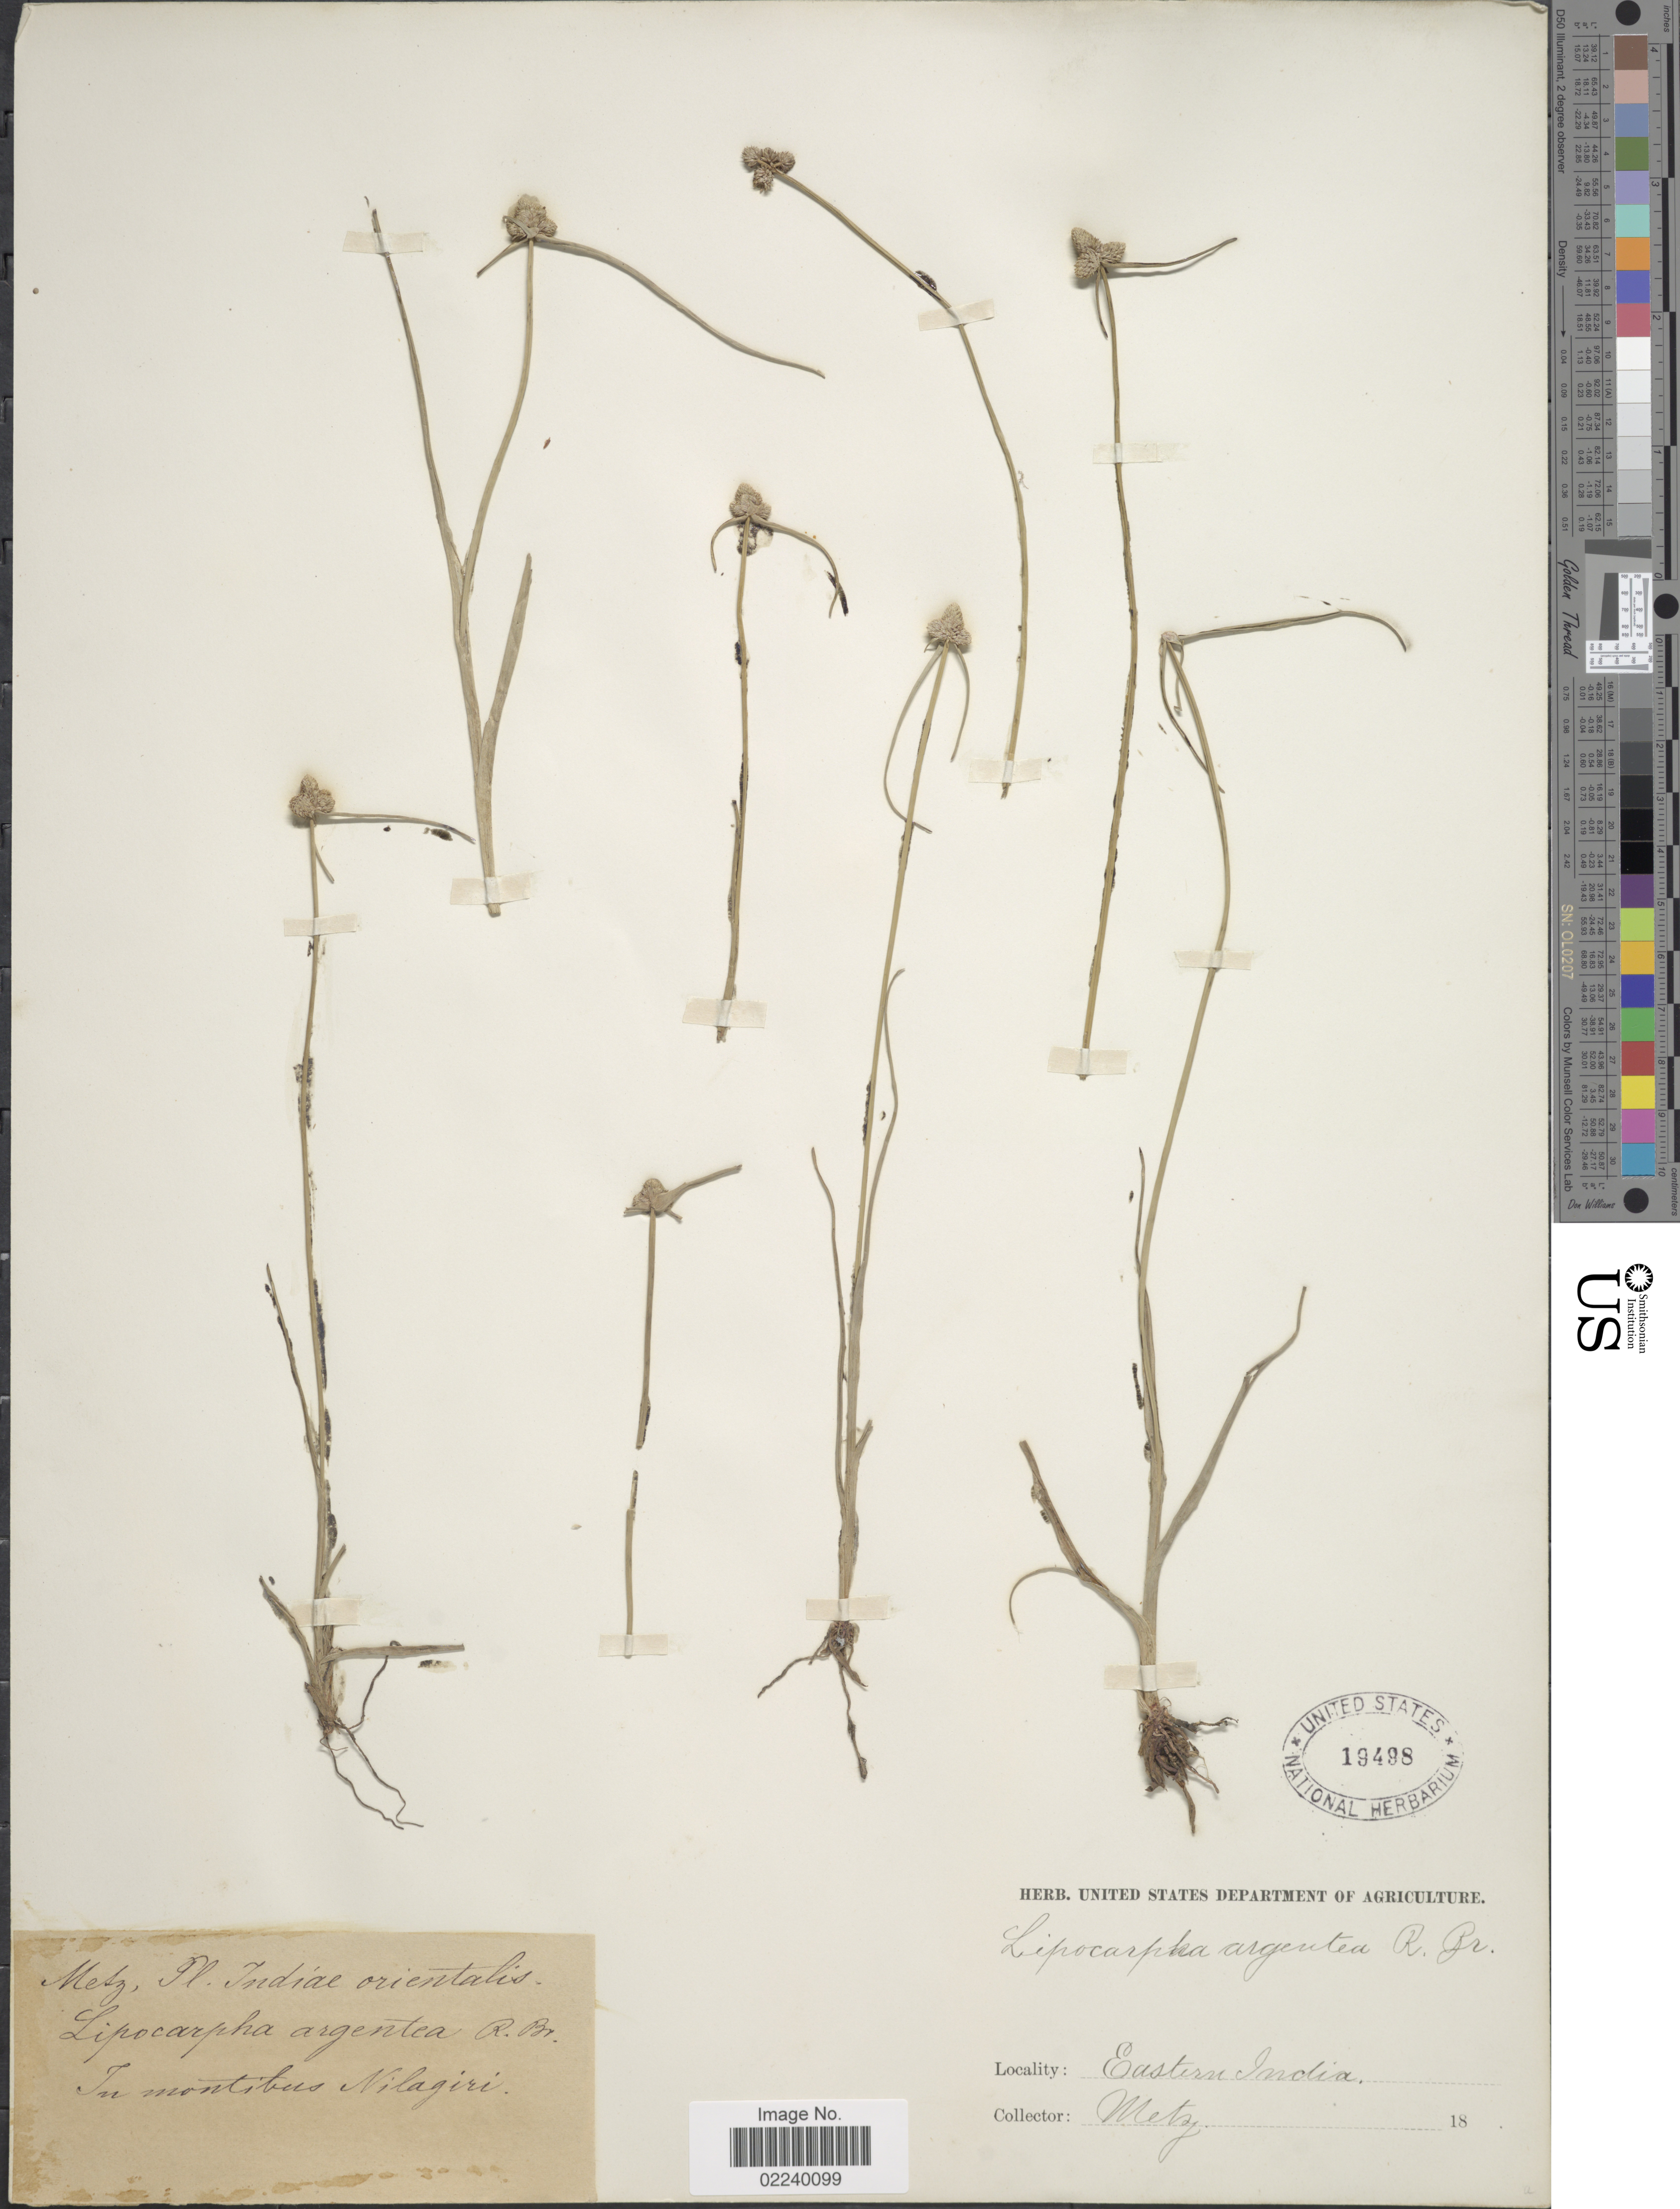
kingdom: Plantae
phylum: Tracheophyta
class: Liliopsida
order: Poales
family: Cyperaceae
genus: Cyperus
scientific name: Cyperus albescens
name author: (Steud.) Larridon & Govaerts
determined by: Strong, M. T., (US), Smithsonian Institution - National Museum of Natural History (UNITED STATES)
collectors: -. Metz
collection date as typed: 18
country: India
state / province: Orissa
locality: Indiae orientalis, in montibus Nilagiri, Eastern India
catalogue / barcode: US 19498